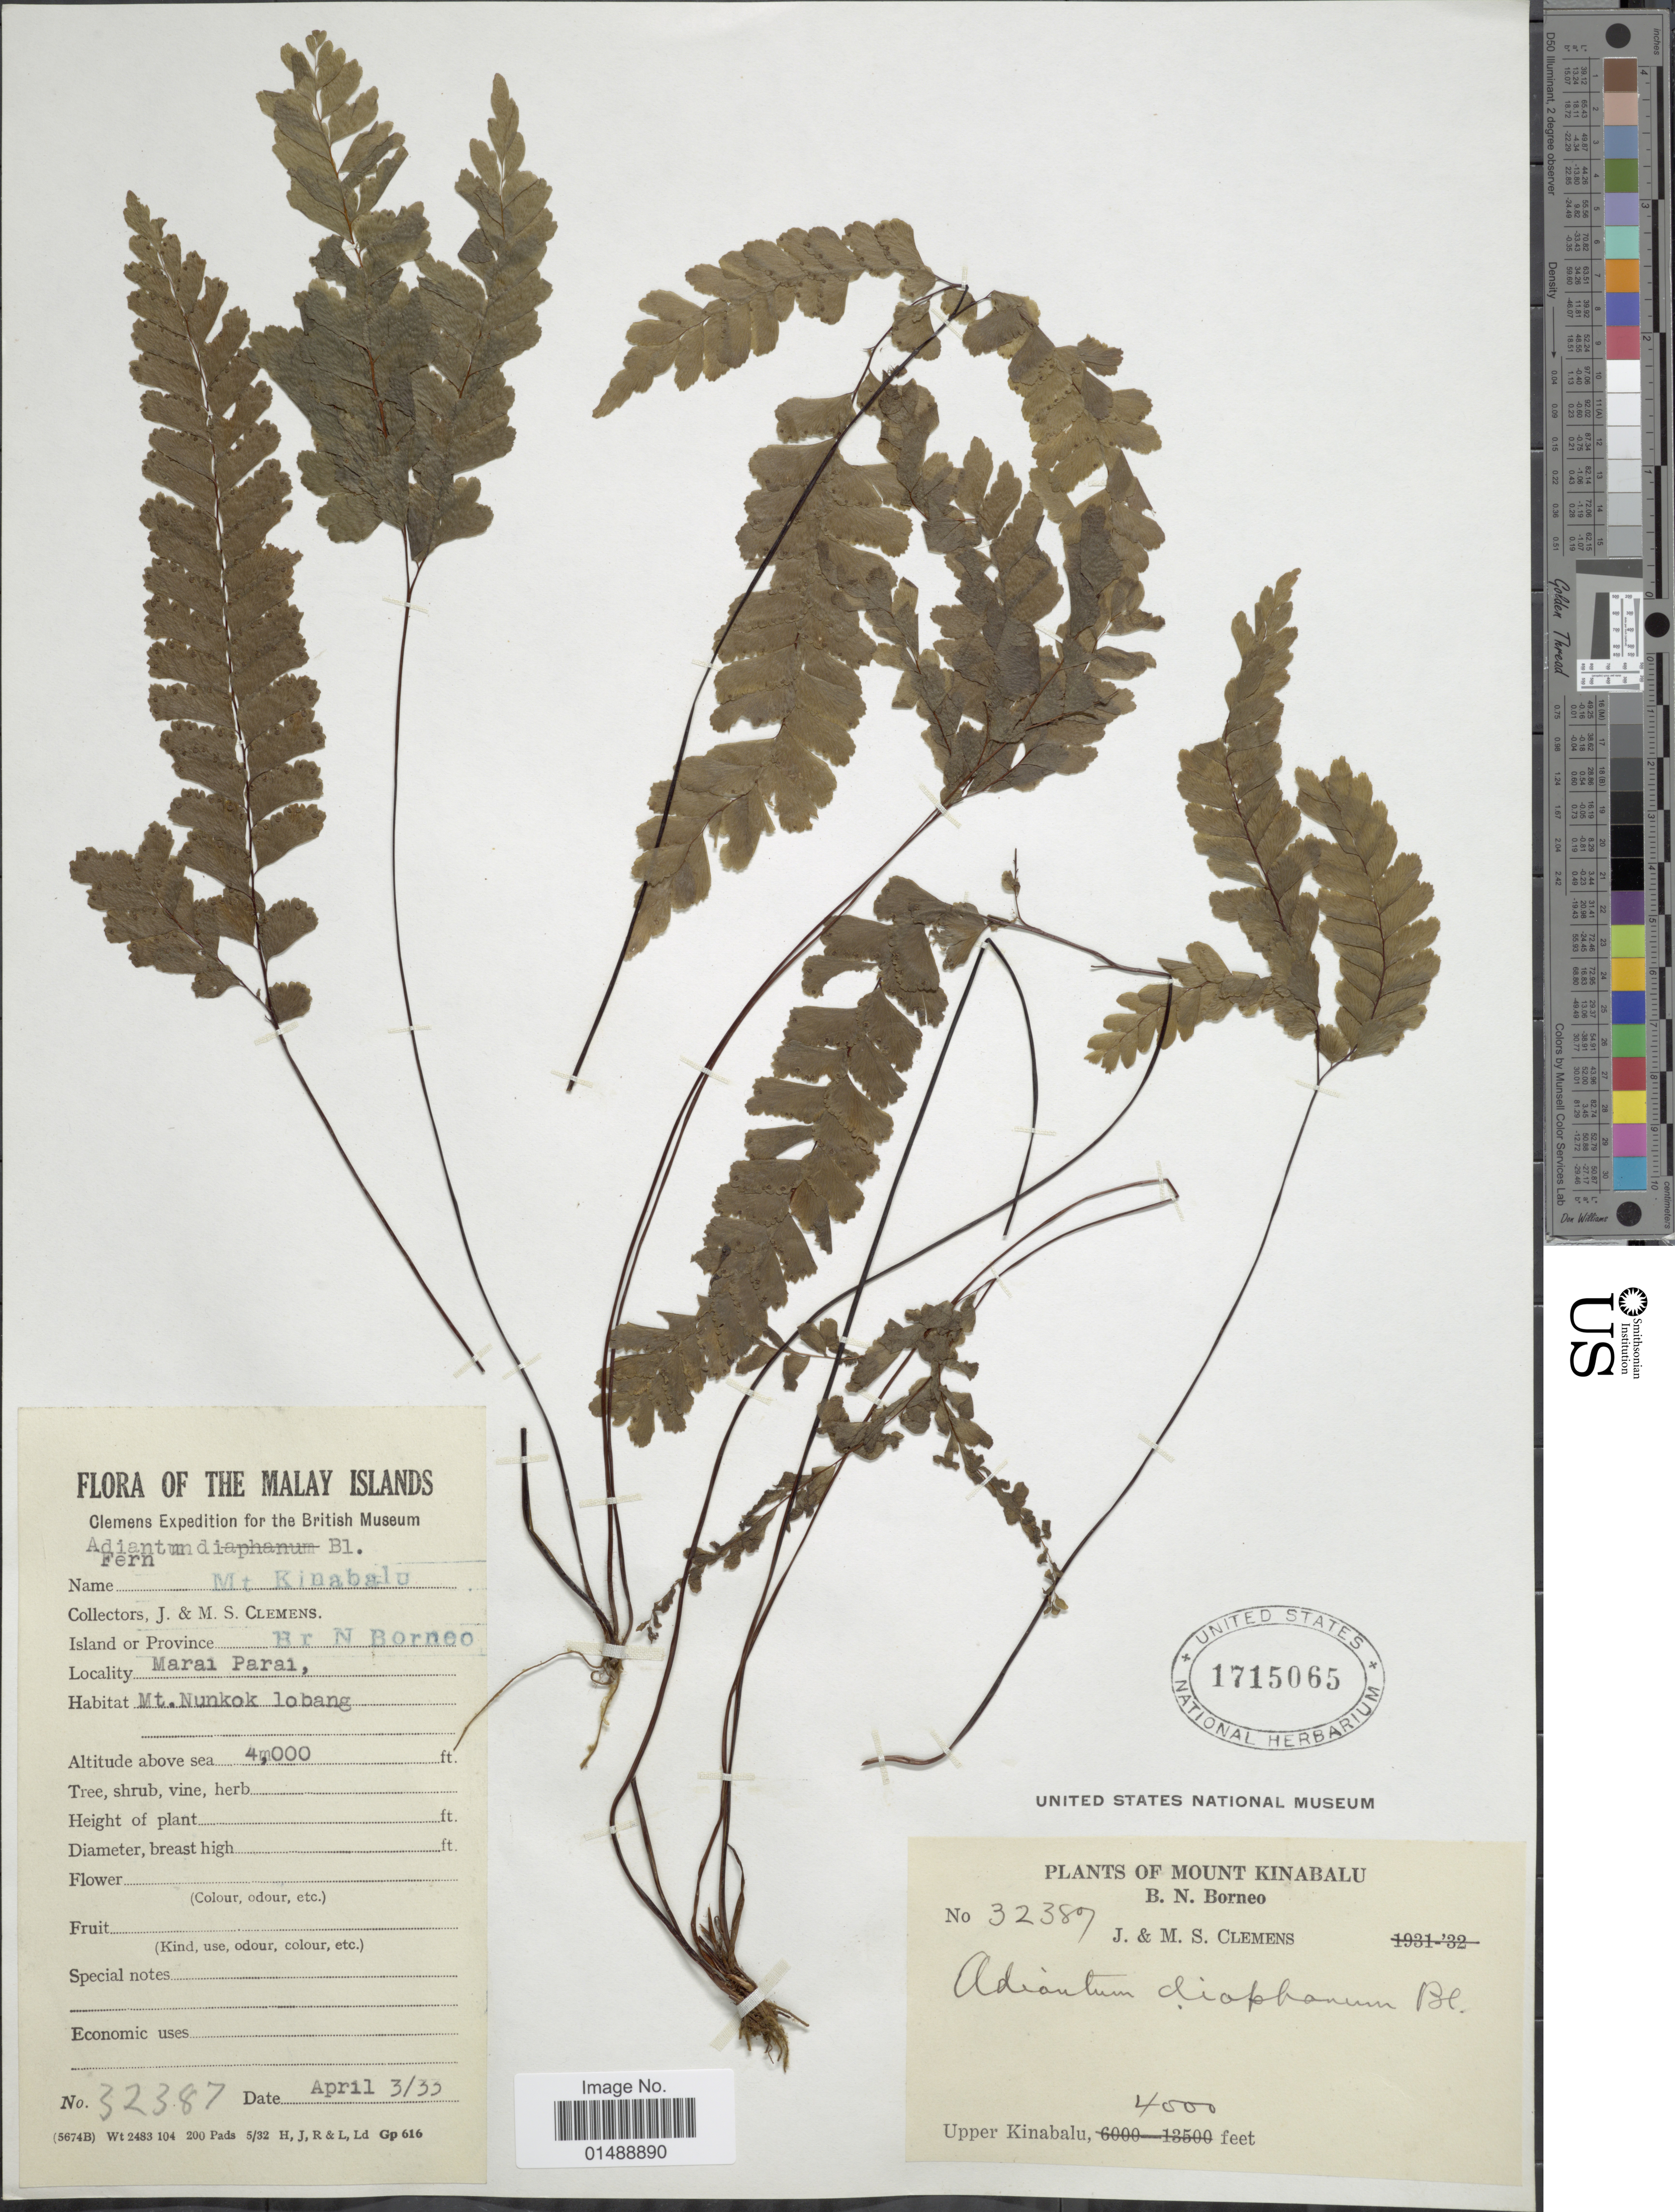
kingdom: Plantae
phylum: Tracheophyta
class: Polypodiopsida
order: Polypodiales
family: Pteridaceae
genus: Adiantum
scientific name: Adiantum diaphanum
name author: Blume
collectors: J. Clemens & M. S. Clemens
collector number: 32387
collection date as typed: Transcribed d/m/y: 3/4/33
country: Malaysia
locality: Br. N. Borneo, Mount Kinabalu, Mt. Nunkok lobang, Marai Parai, Upper Kinabalu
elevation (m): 1219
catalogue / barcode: US 1715065